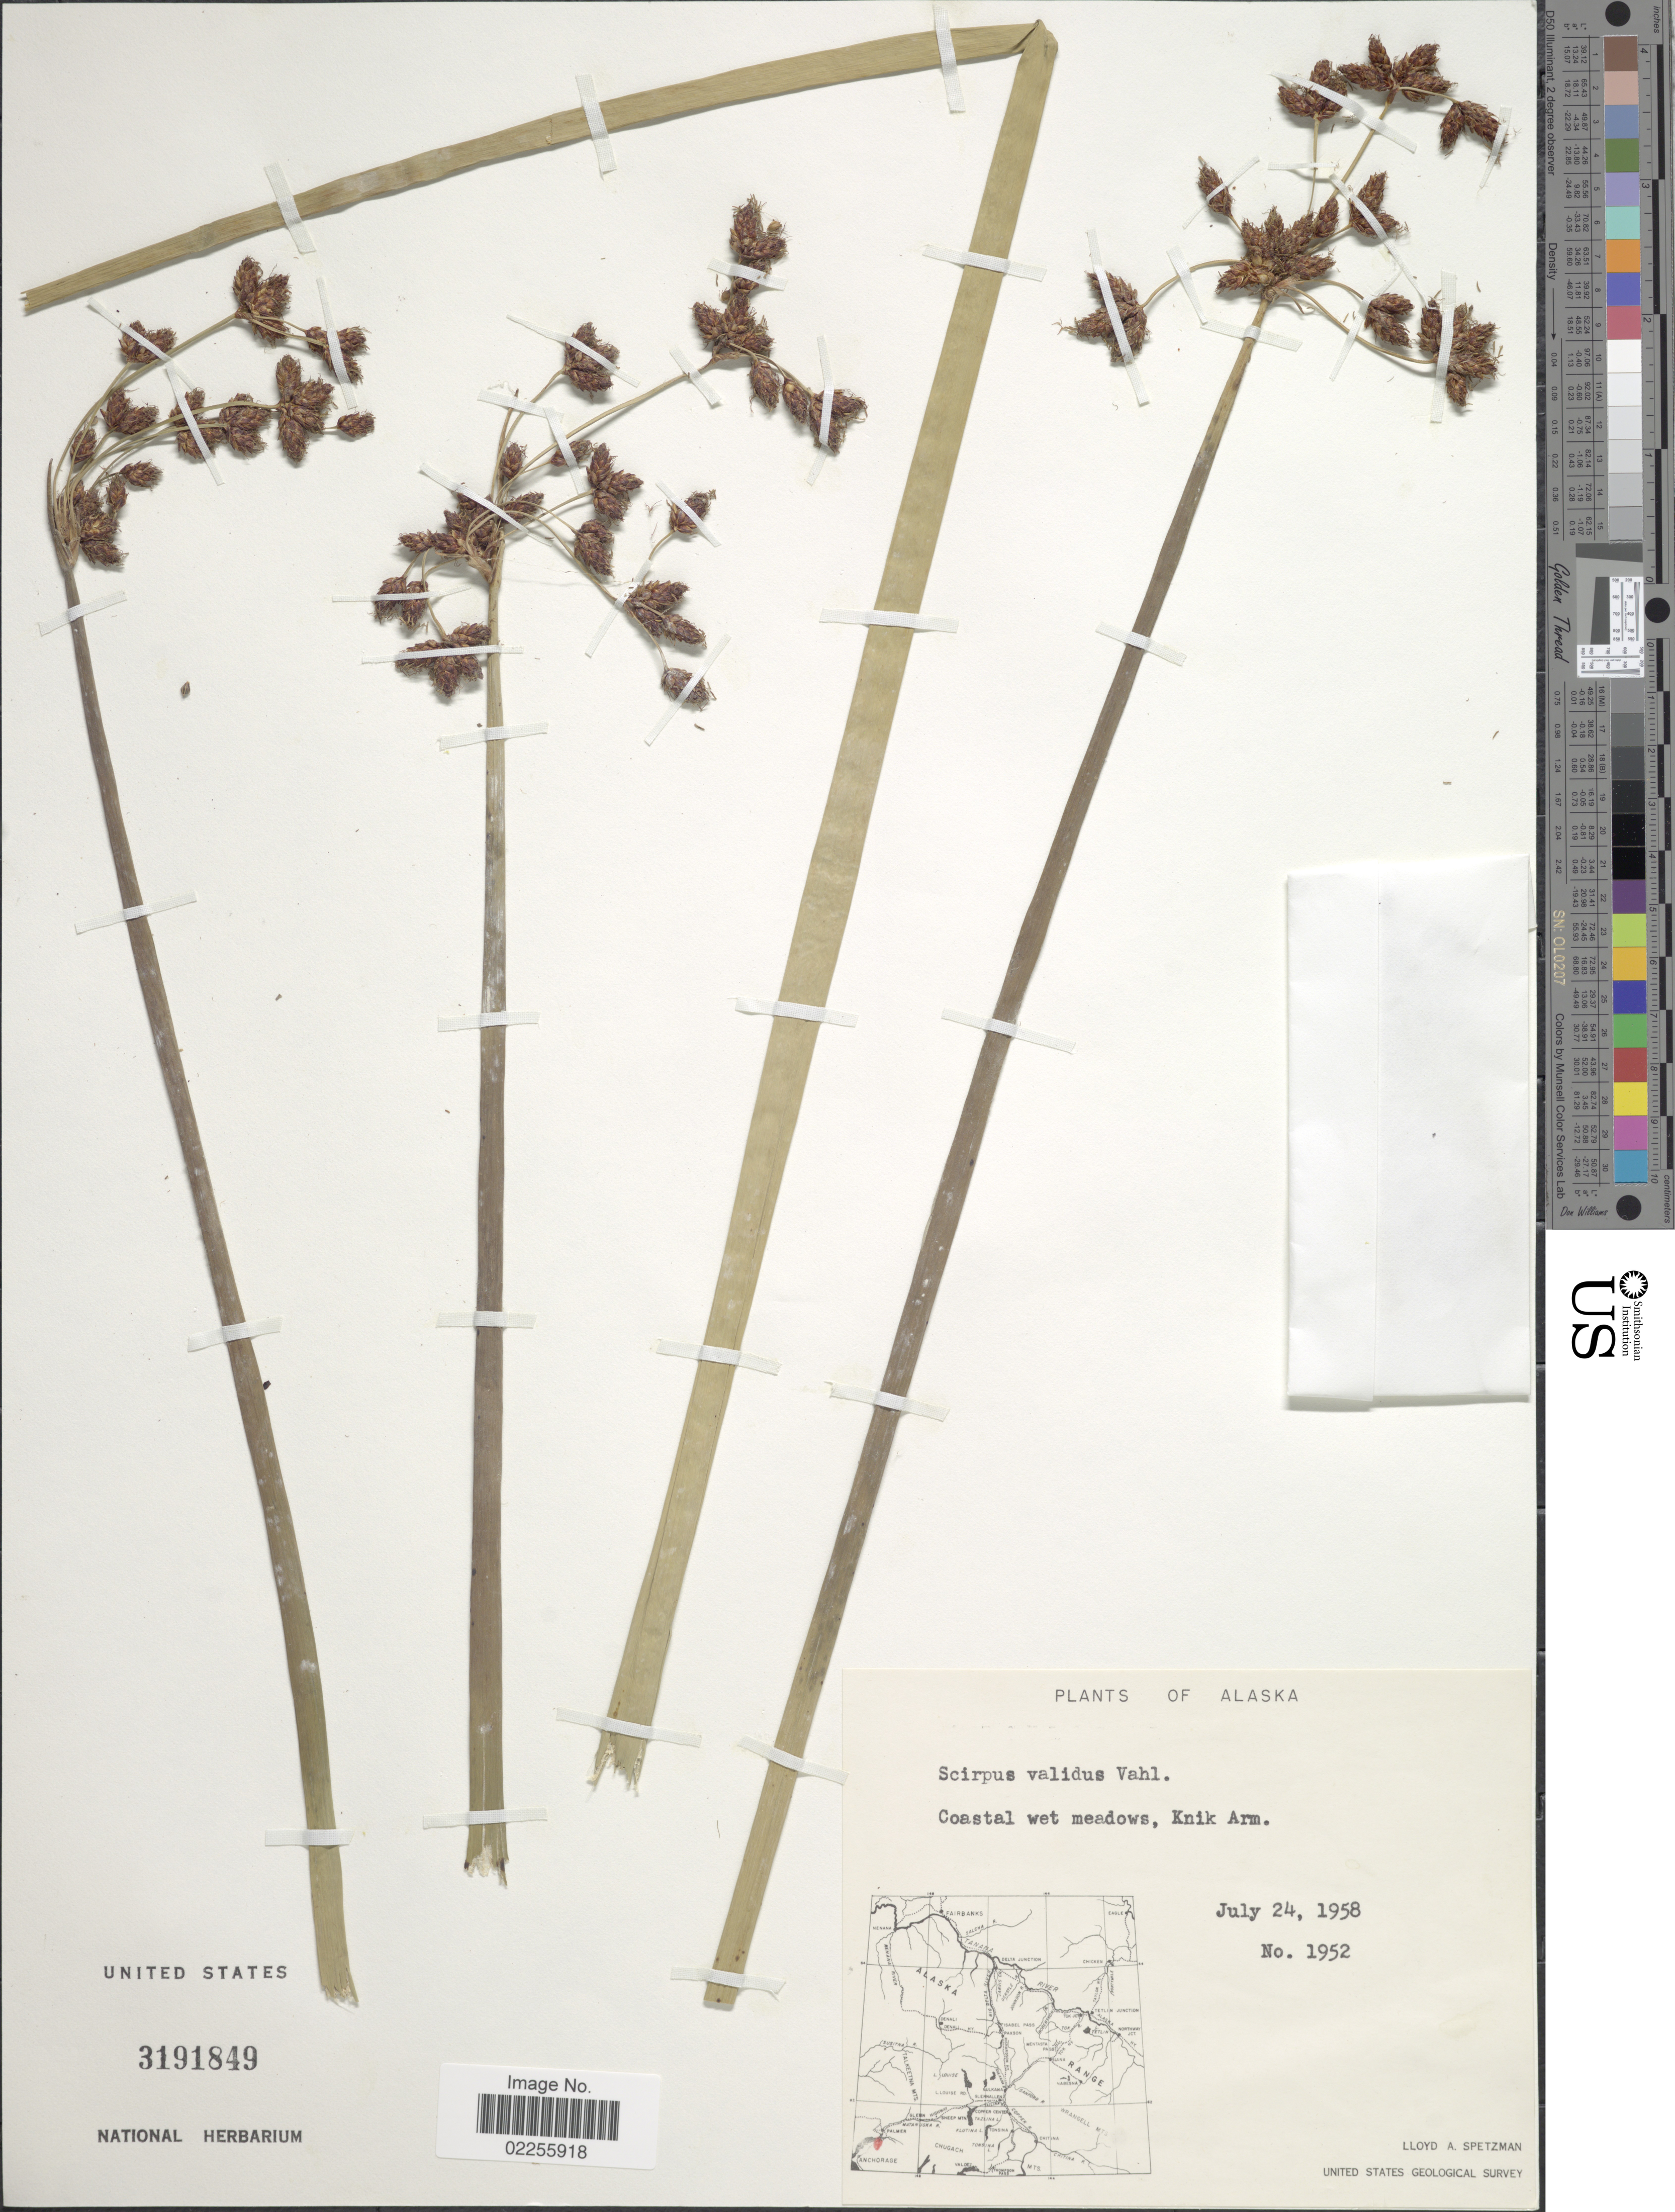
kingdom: Plantae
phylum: Tracheophyta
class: Liliopsida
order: Poales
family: Cyperaceae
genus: Schoenoplectus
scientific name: Schoenoplectus tabernaemontani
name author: (C.C. Gmel.) Palla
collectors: L. Spetzman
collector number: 1952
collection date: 1958-07-24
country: United States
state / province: Alaska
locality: Coastal wet meadows, Knik Arm.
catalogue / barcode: US 3191849